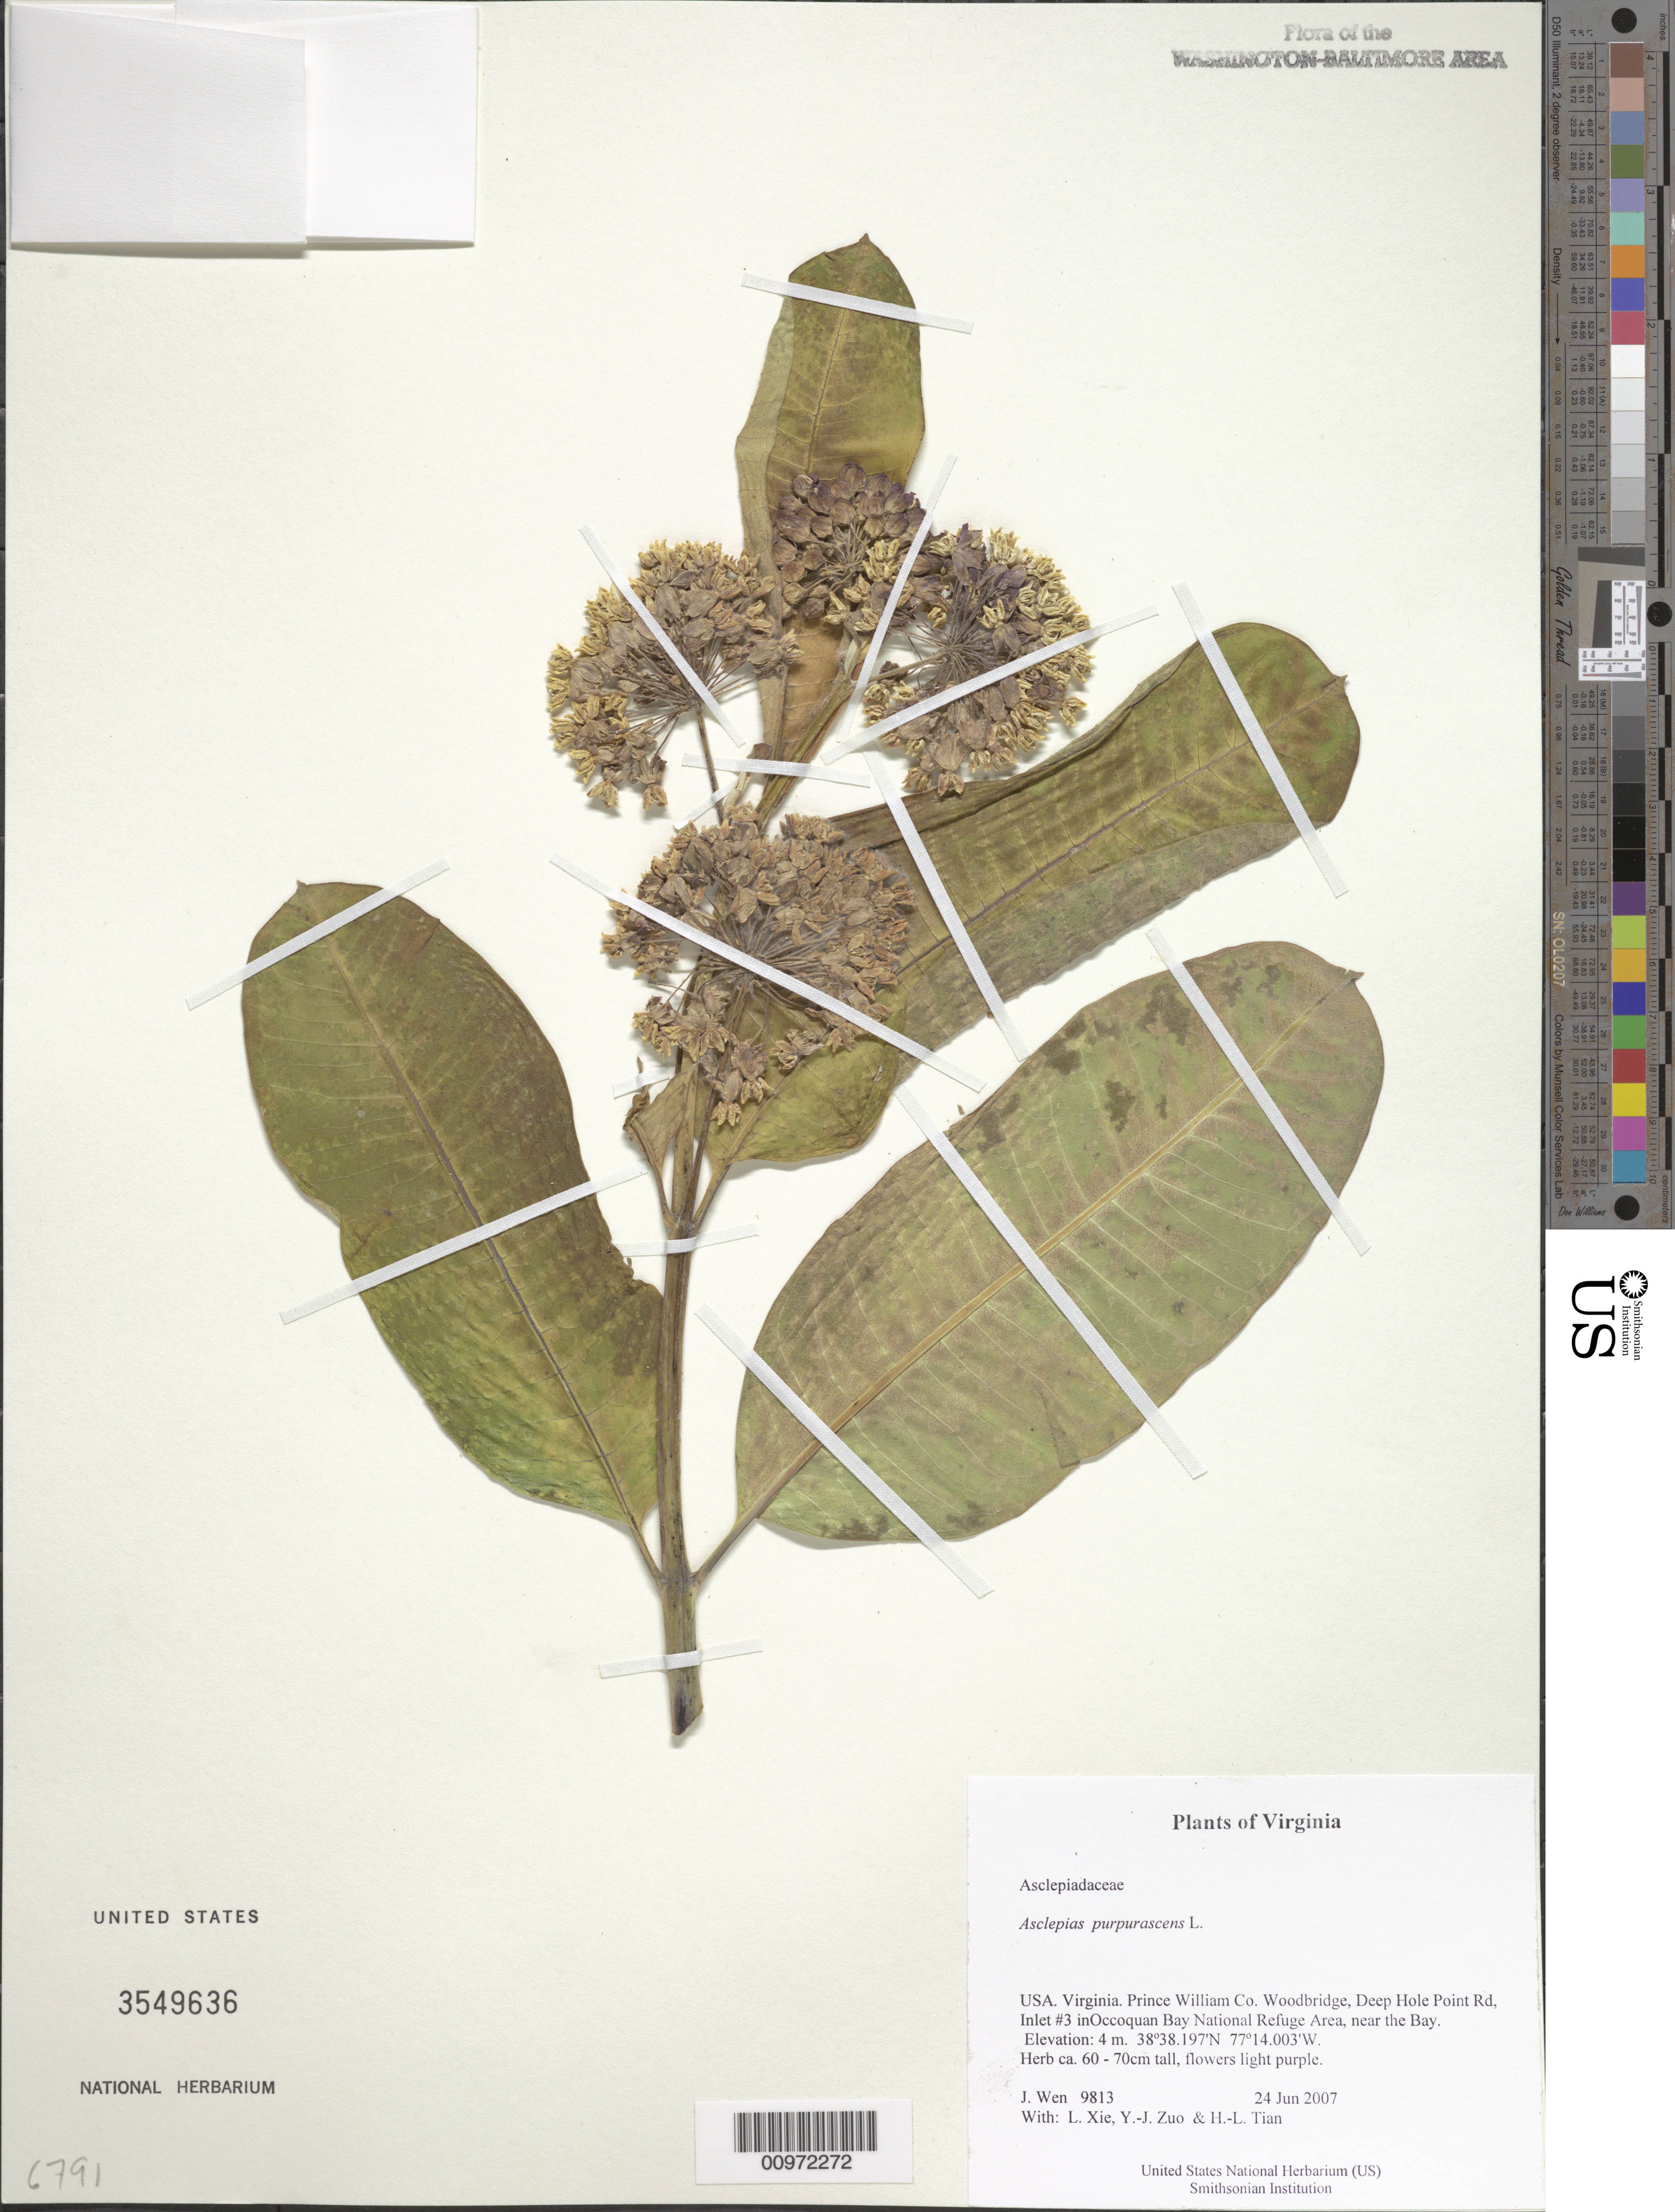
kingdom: Plantae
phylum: Tracheophyta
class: Magnoliopsida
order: Gentianales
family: Apocynaceae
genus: Asclepias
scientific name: Asclepias purpurascens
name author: L.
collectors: J. Wen, L. Xie, Y. Zuo & H. Tian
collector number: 9813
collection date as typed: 24 Jun 2007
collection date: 2007-06-24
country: United States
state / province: Virginia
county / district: Prince William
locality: Woodbridge, Deep Hole Point Rd., Inlet #3 in Occoquan Bay National Wildlife Area, near the Bay.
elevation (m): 4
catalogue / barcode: US 3549636